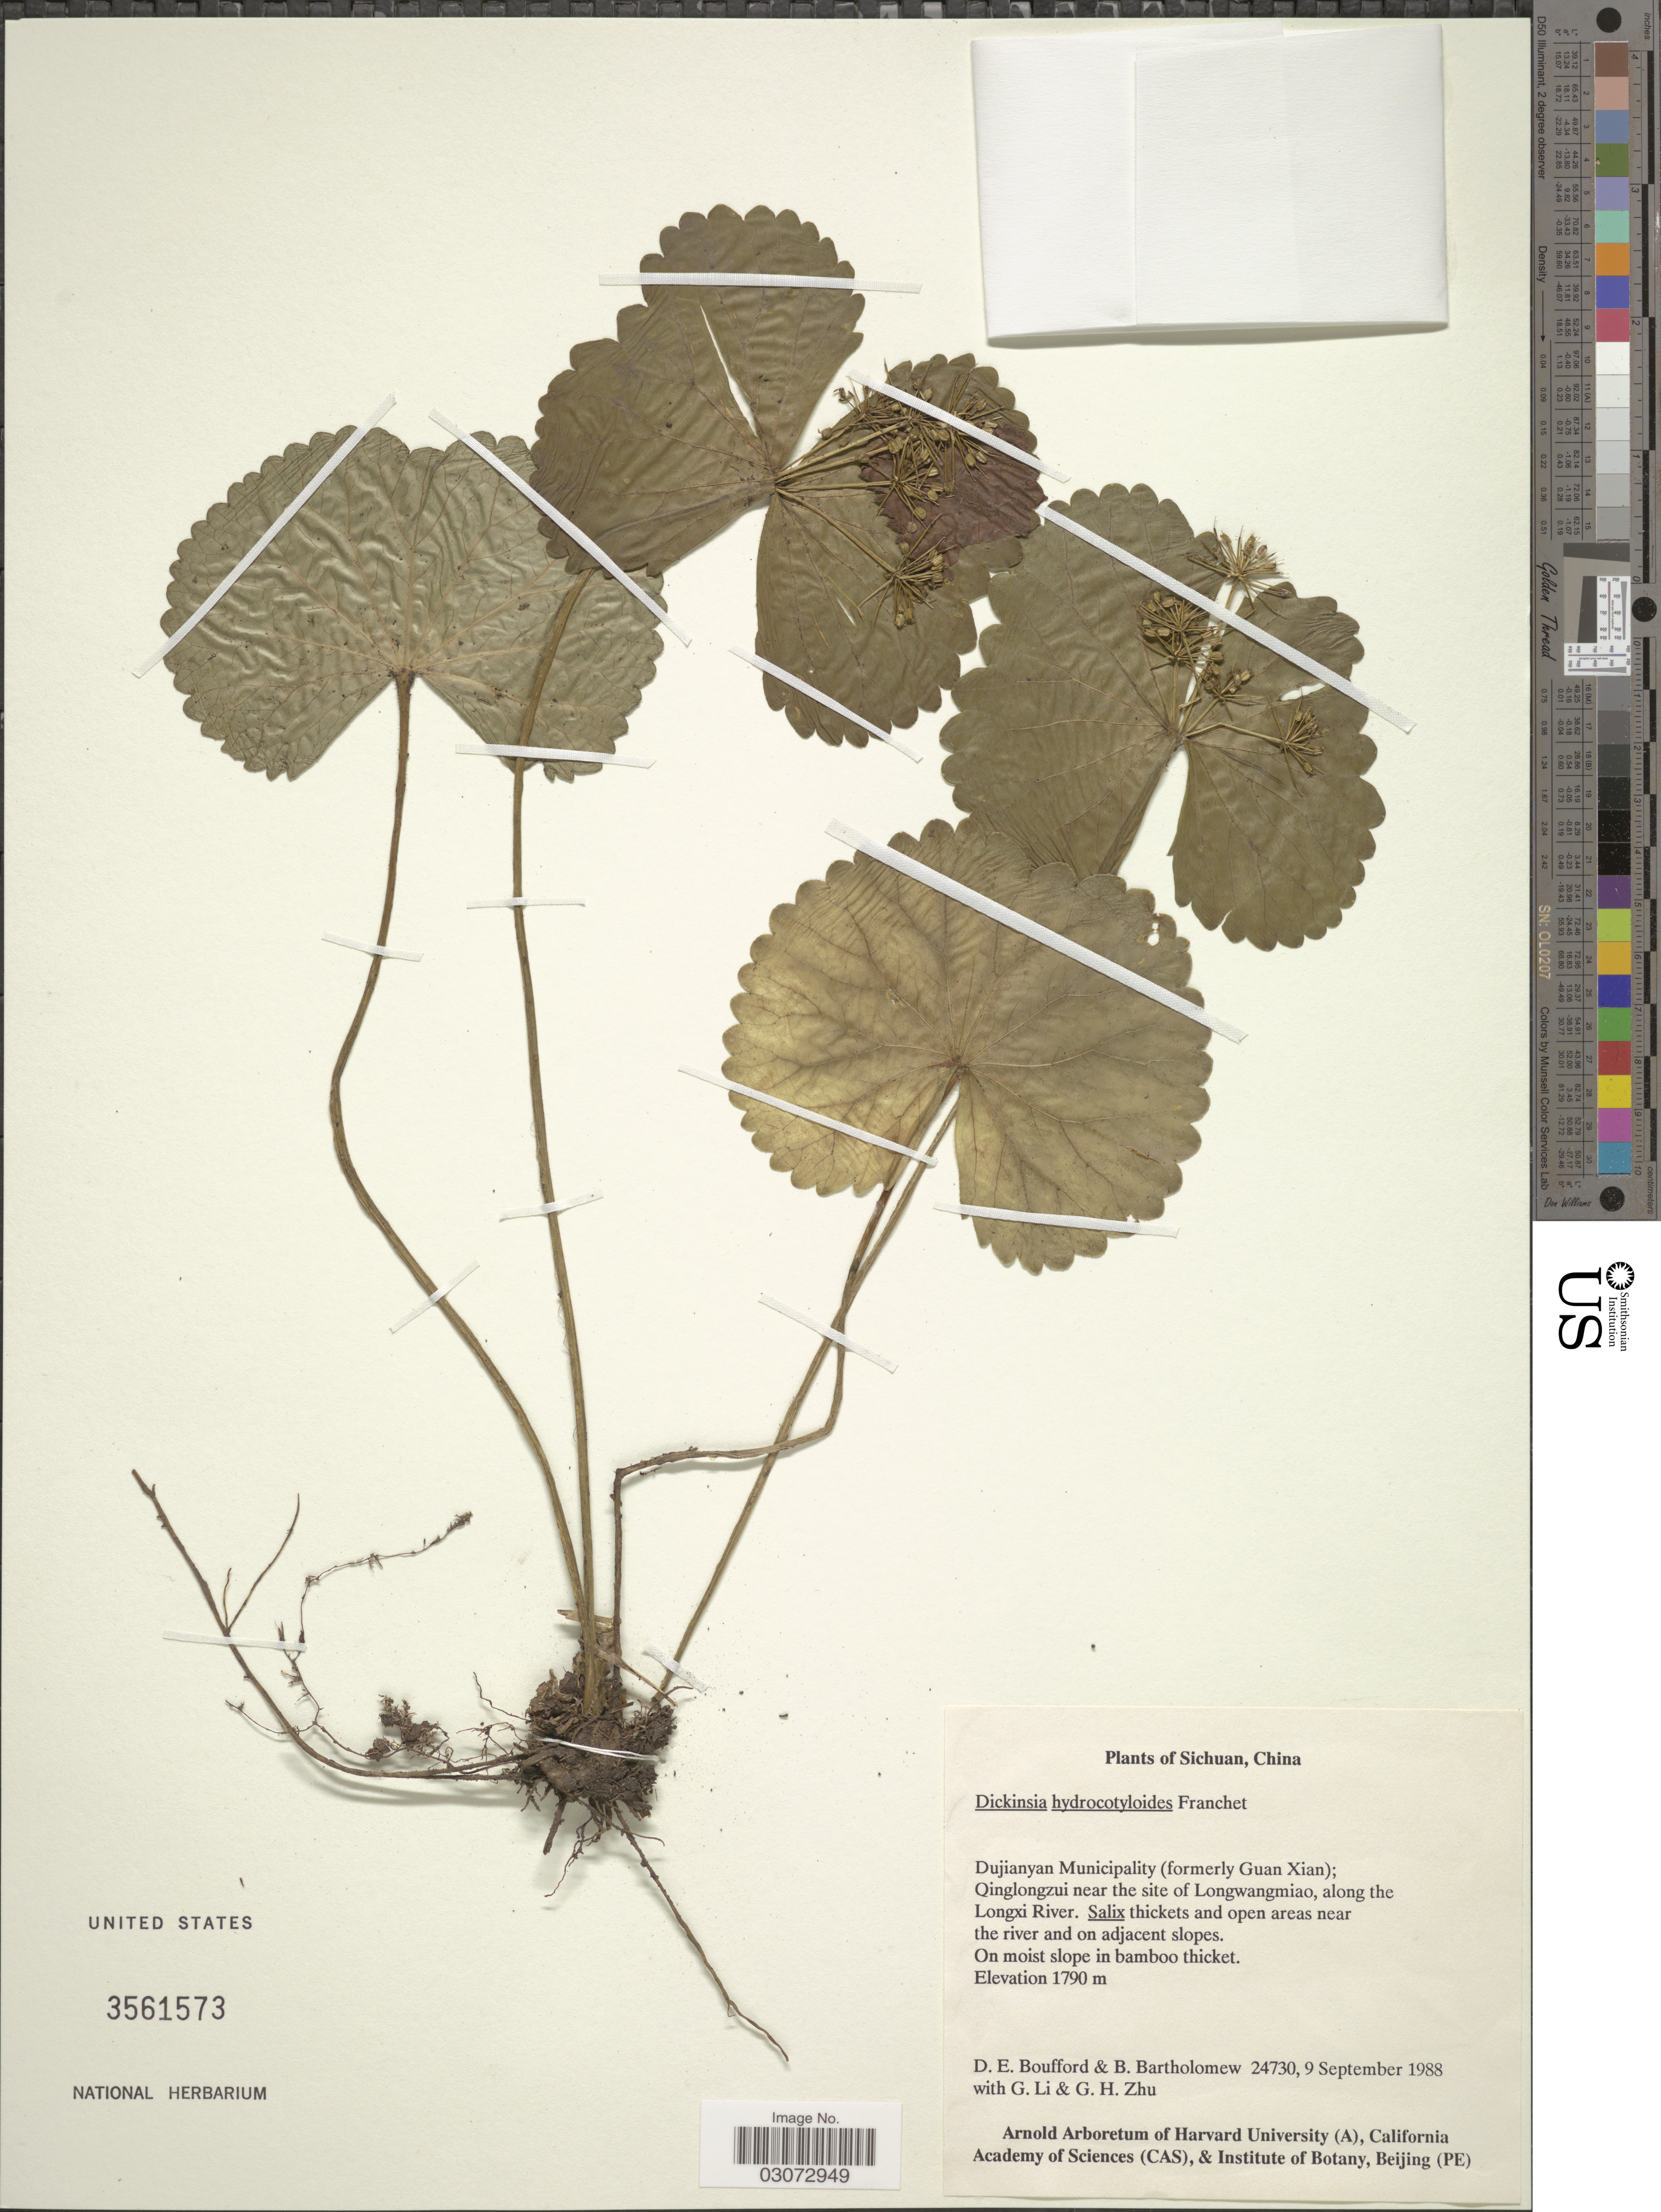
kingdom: Plantae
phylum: Tracheophyta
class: Magnoliopsida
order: Apiales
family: Apiaceae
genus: Dickinsia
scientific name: Dickinsia hydrocotyloides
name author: Franch.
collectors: D. E. Boufford, B. Bartholomew, G. Li & G. H. Zhu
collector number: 24730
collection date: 1988-09-09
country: China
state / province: Sichuan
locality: Dujianyan Municipality (formerly Guan Xian); Qinglongzui near the site of Longwangmiao, along the Longxi River.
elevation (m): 1790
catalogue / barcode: US 3561573